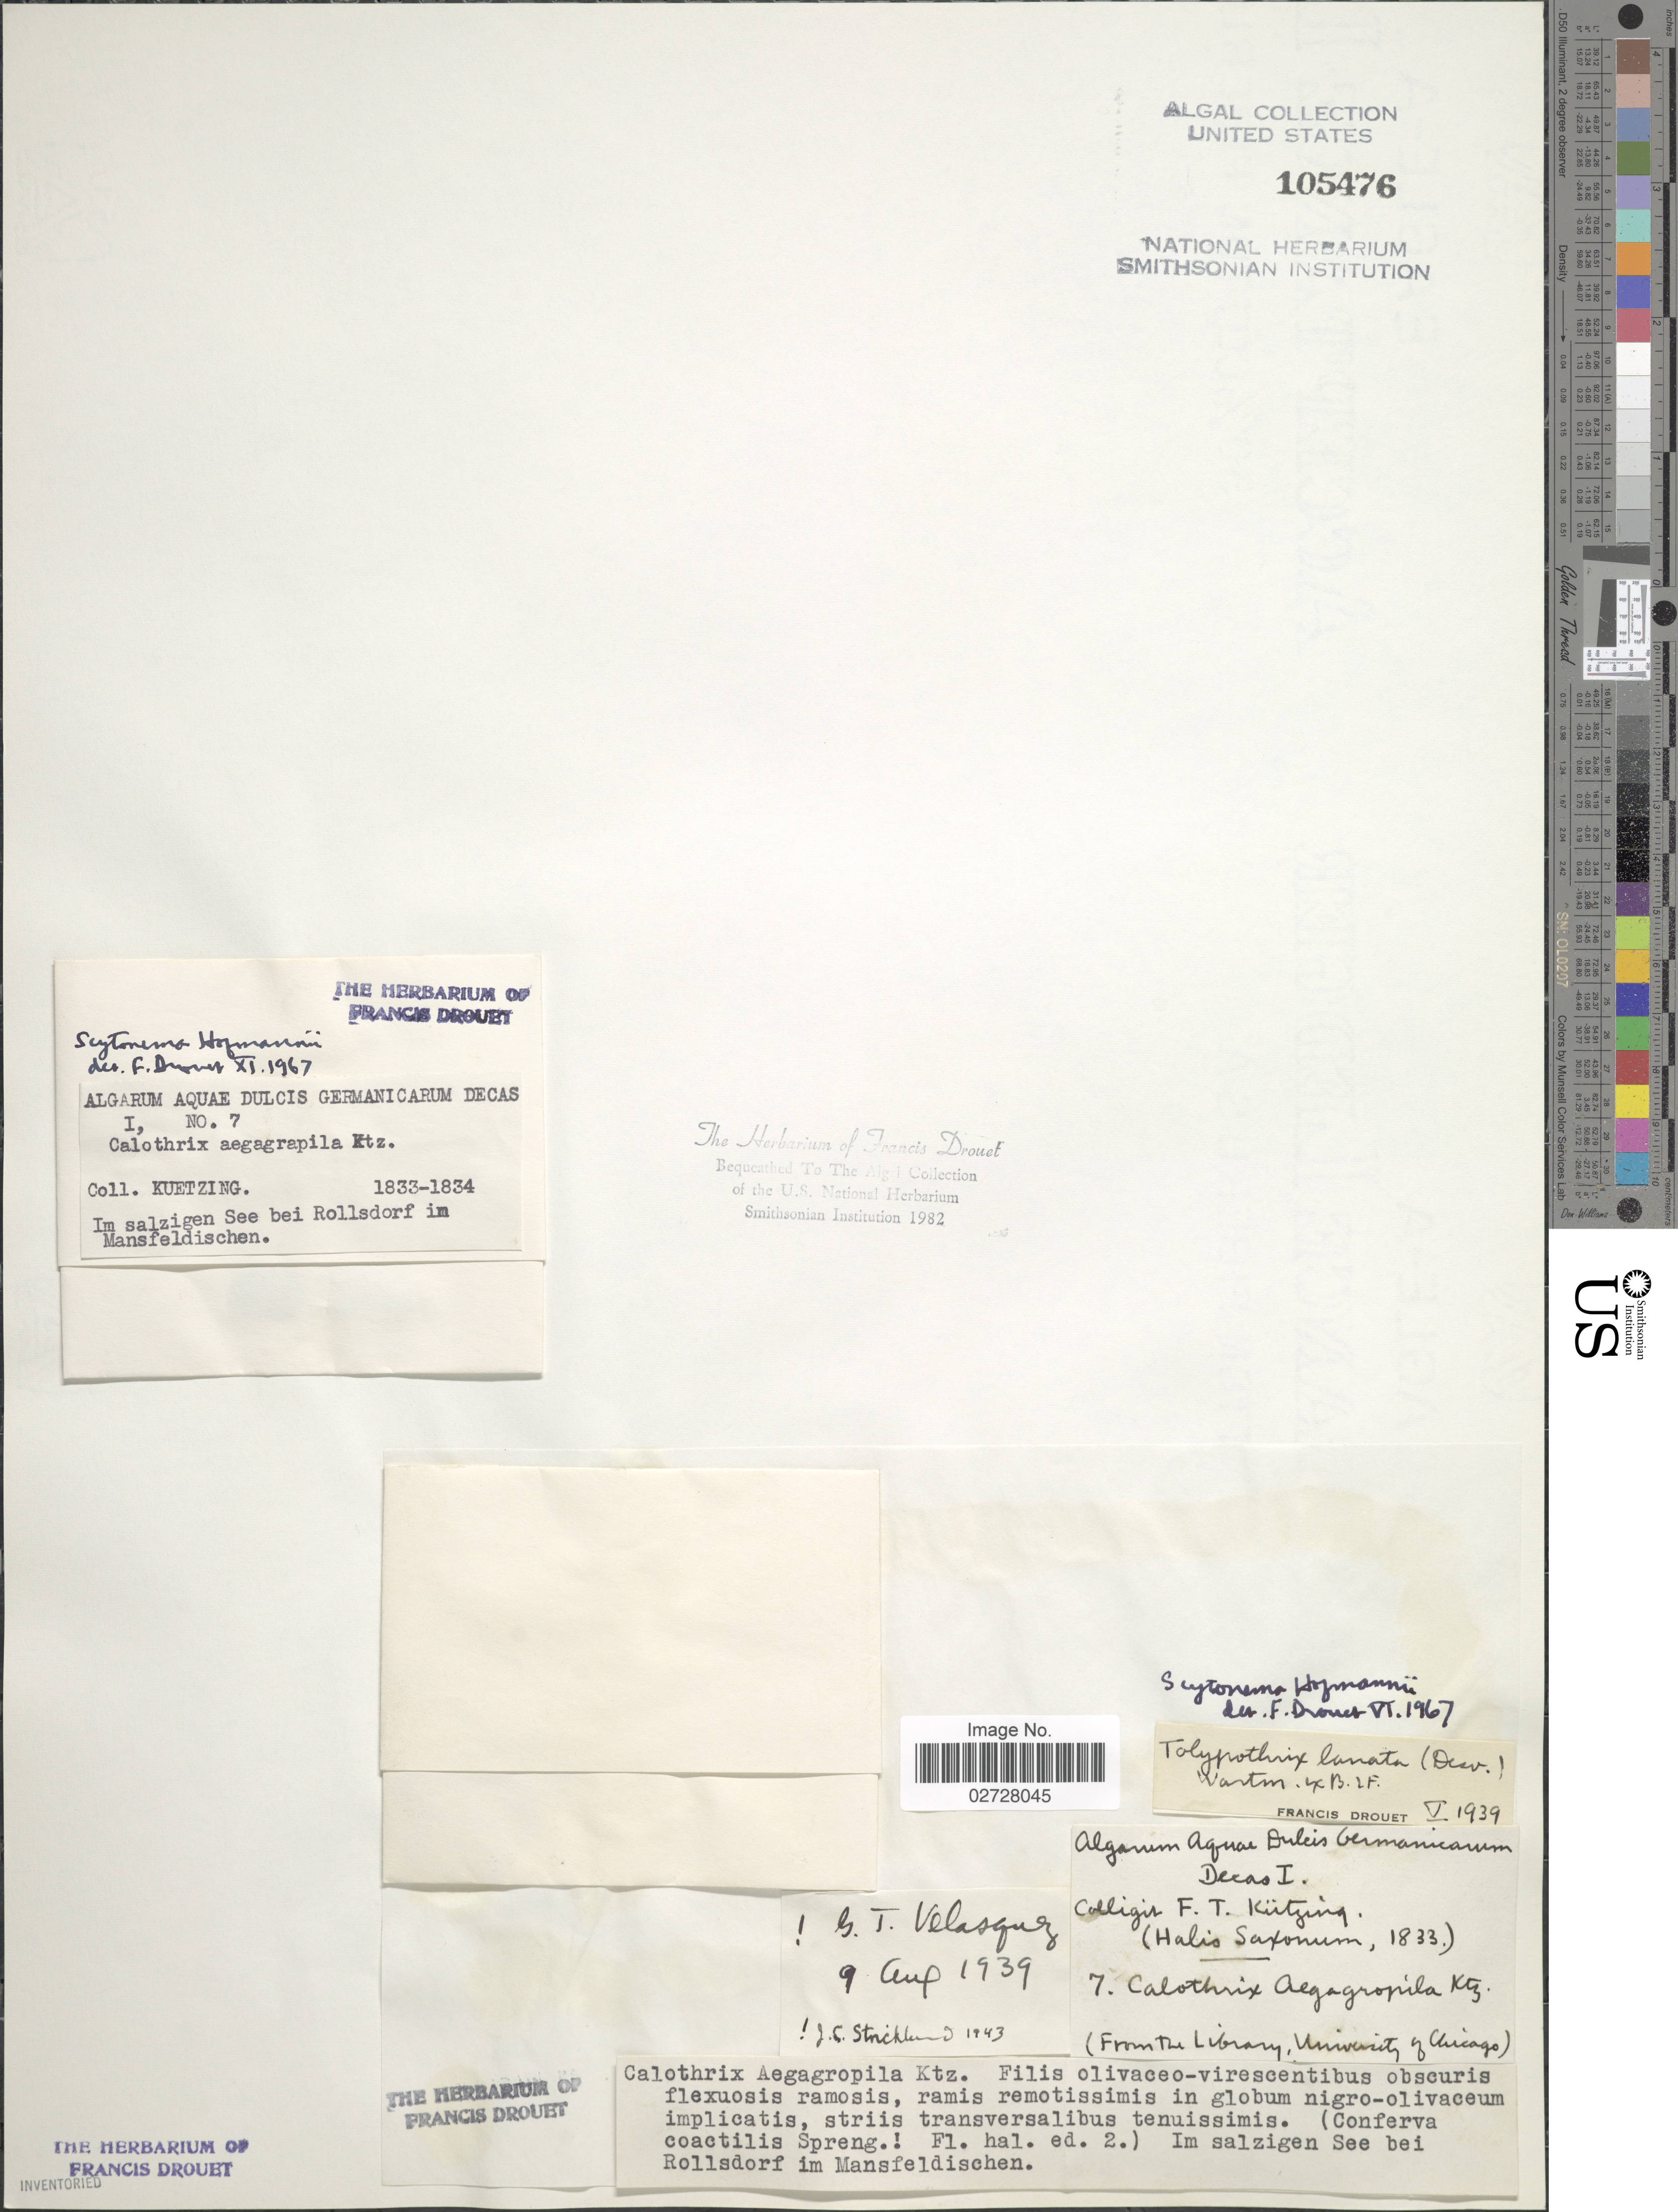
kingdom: Bacteria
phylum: Cyanobacteria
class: Cyanobacteriia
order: Cyanobacteriales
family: Scytonemataceae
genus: Scytonema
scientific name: Scytonema hofmannii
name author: C. Agardh ex Bornet & Flahault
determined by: Drouet, F. E.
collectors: F. T. Kützing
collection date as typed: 1833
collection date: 1833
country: Germany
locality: Rollsdorf, mansfeld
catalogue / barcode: US 105476